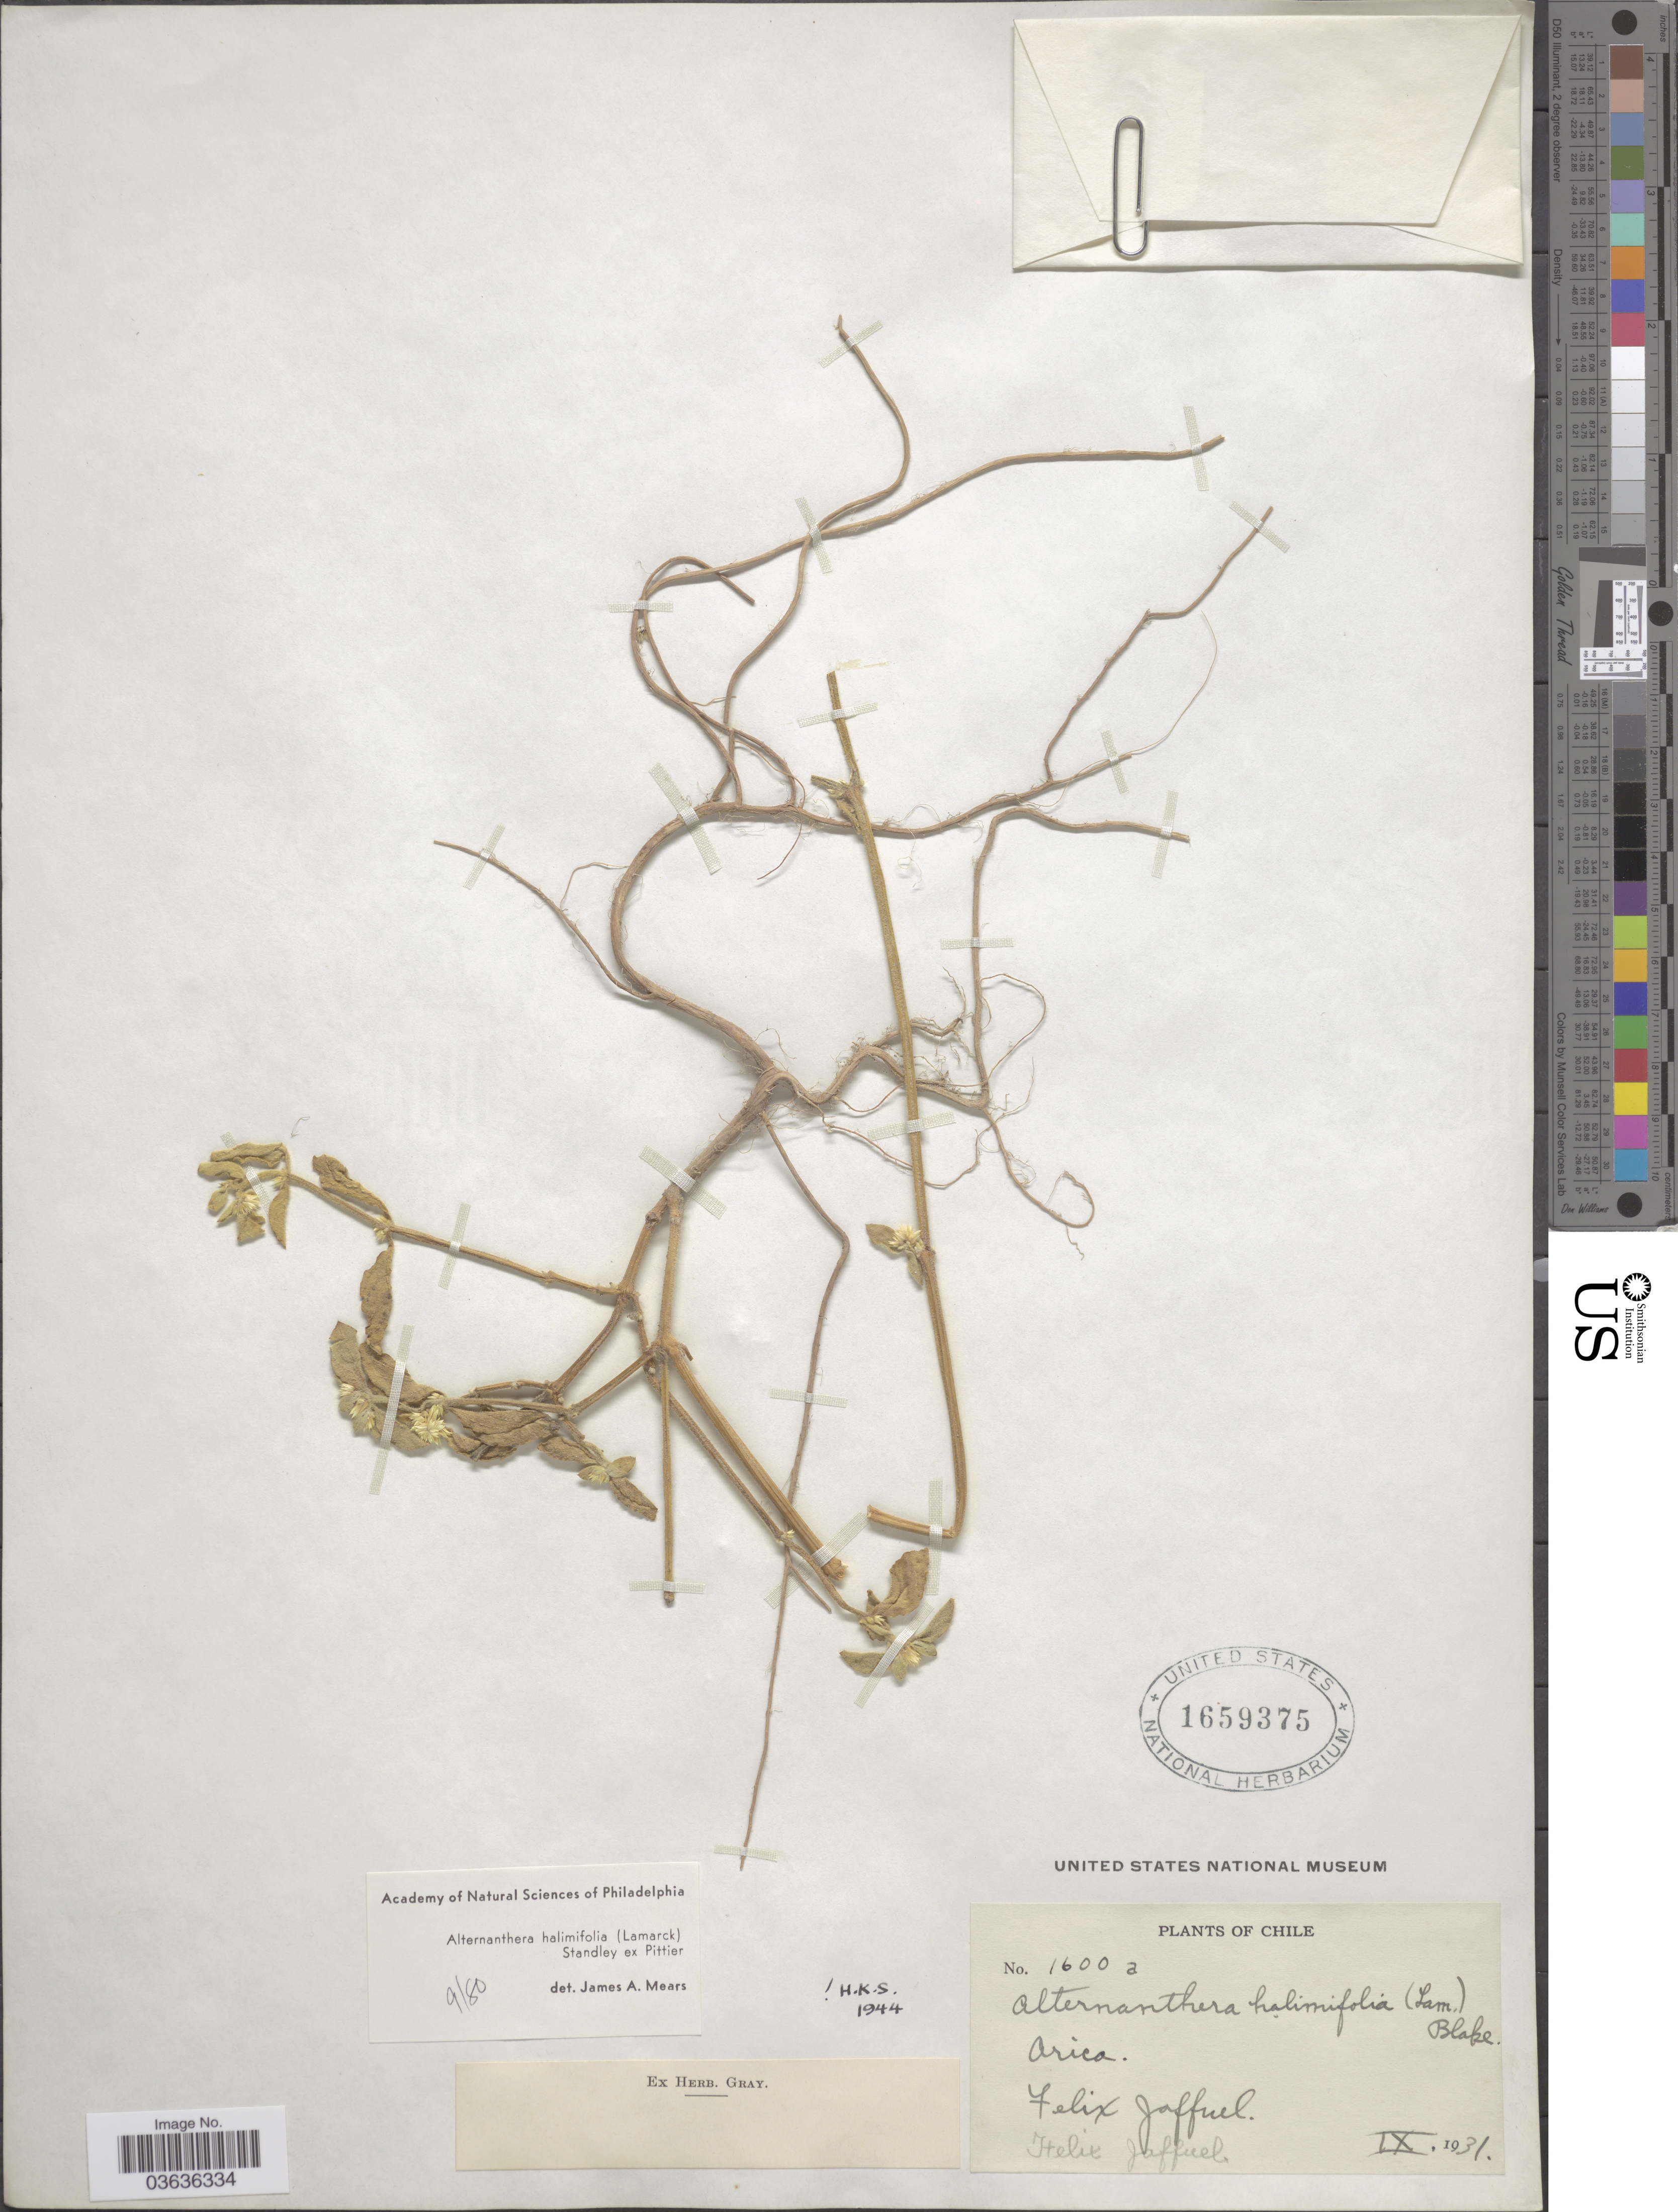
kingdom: Plantae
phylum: Tracheophyta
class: Magnoliopsida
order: Caryophyllales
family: Amaranthaceae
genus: Alternanthera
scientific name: Alternanthera halimifolia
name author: (Lam.) Standl. ex Pittier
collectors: F. Jaffnel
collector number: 1600a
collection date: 1931-09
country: Chile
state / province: Arica y Parinacota (XV)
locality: Arica.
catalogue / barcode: US 1659375